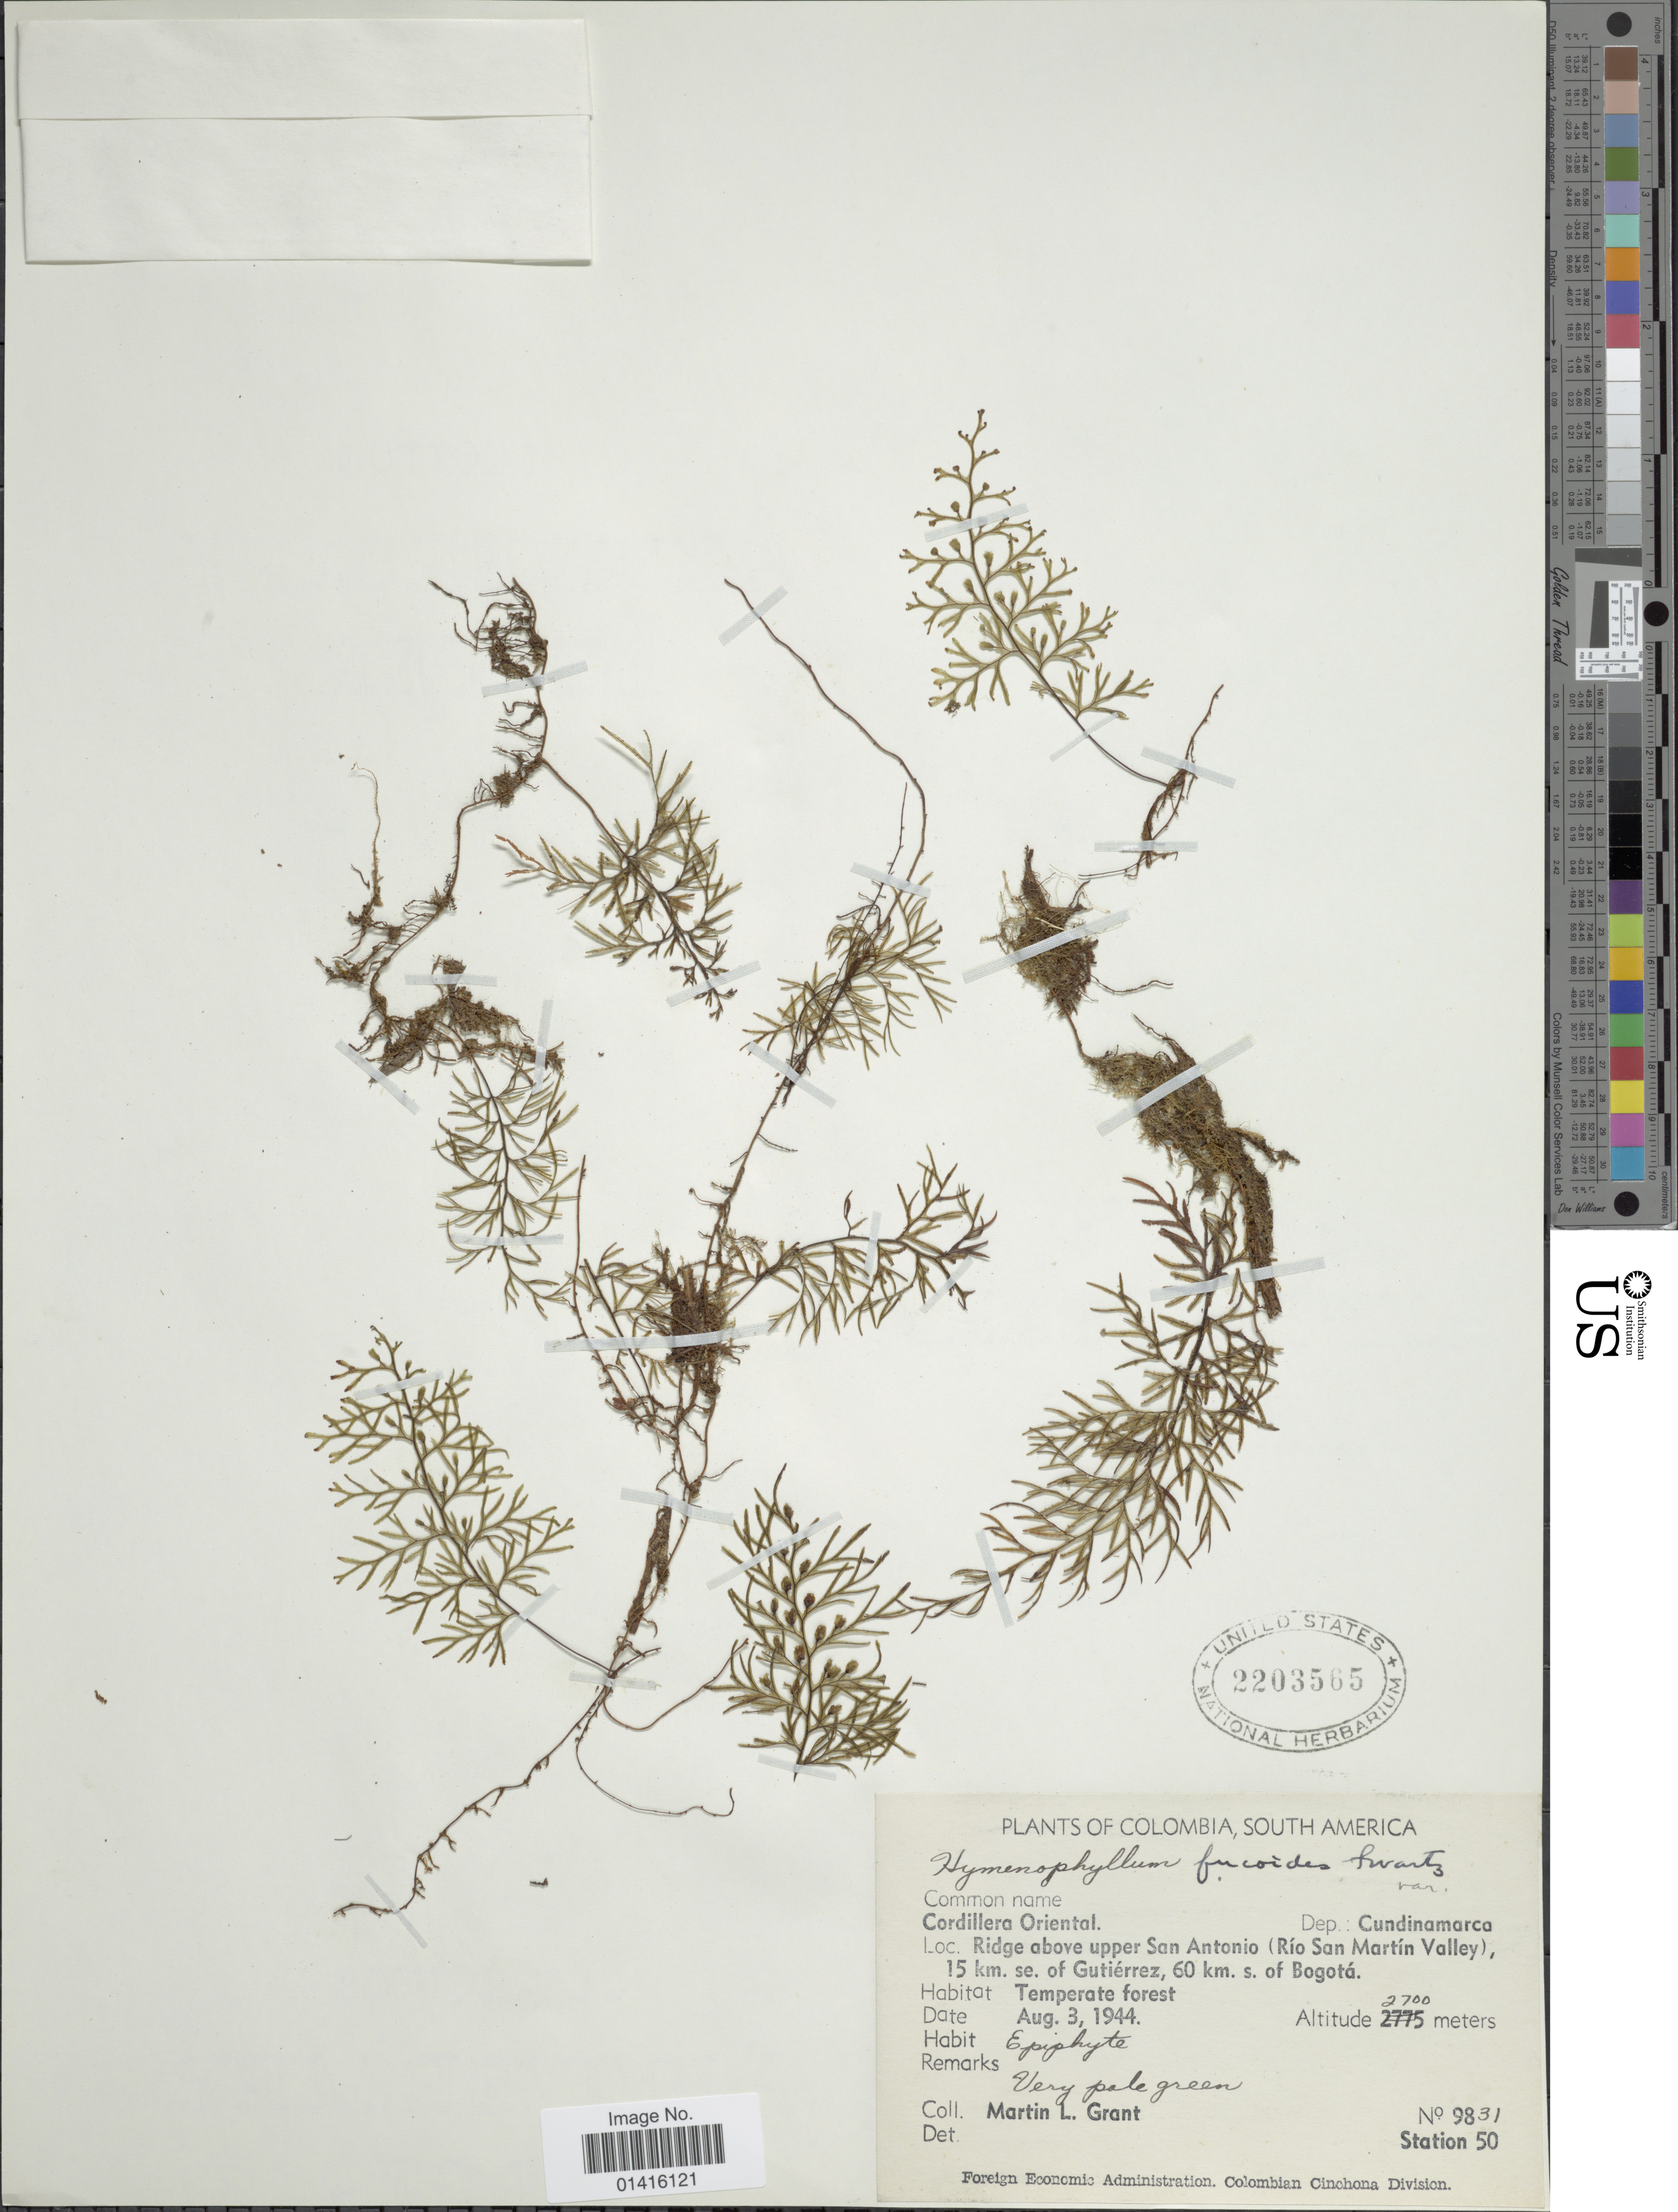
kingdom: Plantae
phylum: Tracheophyta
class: Polypodiopsida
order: Hymenophyllales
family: Hymenophyllaceae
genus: Hymenophyllum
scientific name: Hymenophyllum fucoides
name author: (Sw.) Sw.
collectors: M. L. Grant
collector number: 9831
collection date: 1944-08-03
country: Colombia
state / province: Cundinamarca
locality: Cordillera oriental, Dep. : Cundinamarca, ridge above upper San Antonio(Rio San Martín valley), 15km Se of Gutierrez, 60km S. of Bogotá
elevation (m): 2700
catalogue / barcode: US 2203565